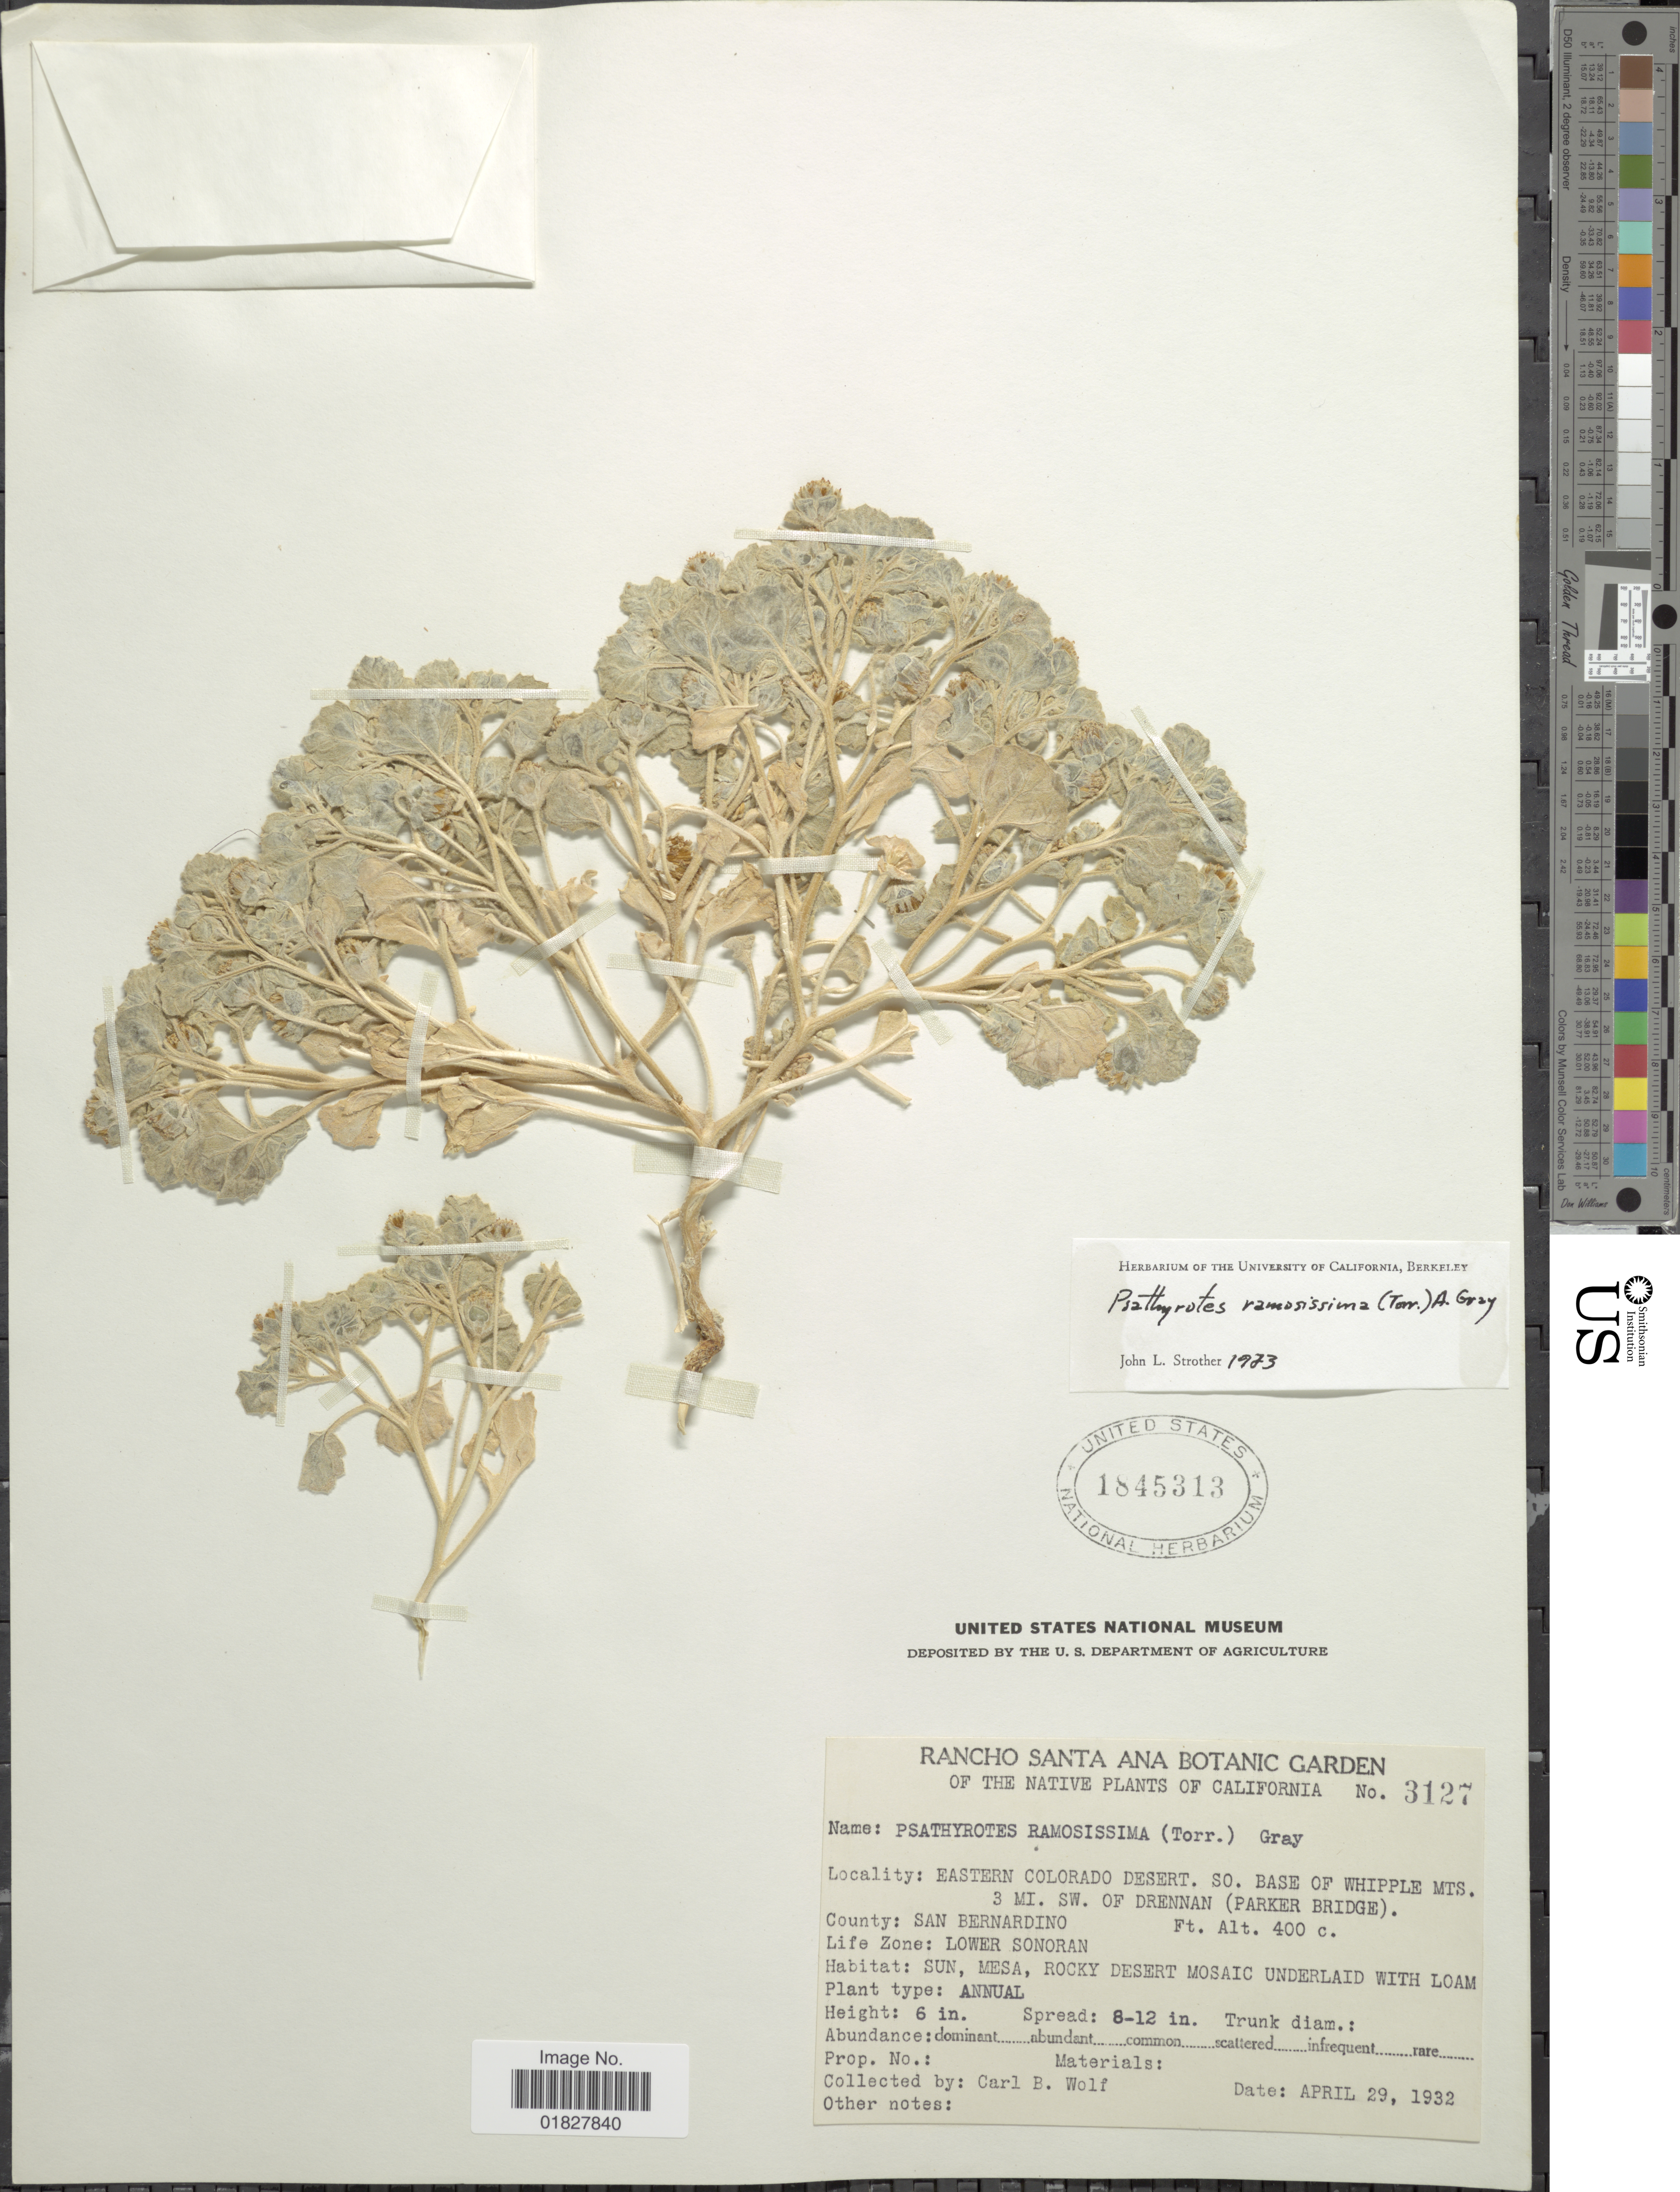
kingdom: Plantae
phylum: Tracheophyta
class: Magnoliopsida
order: Asterales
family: Asteraceae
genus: Psathyrotes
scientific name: Psathyrotes ramosissima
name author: (Torr.) A. Gray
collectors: C. B. Wolf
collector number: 3127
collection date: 1932-04-29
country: United States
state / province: California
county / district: San Bernardino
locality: Eastern Colorado Desert, So. base of Whipple Mts., 3 mi SW of Drennan (Parker Bridge), County San Bernardino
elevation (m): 122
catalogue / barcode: US 1845313